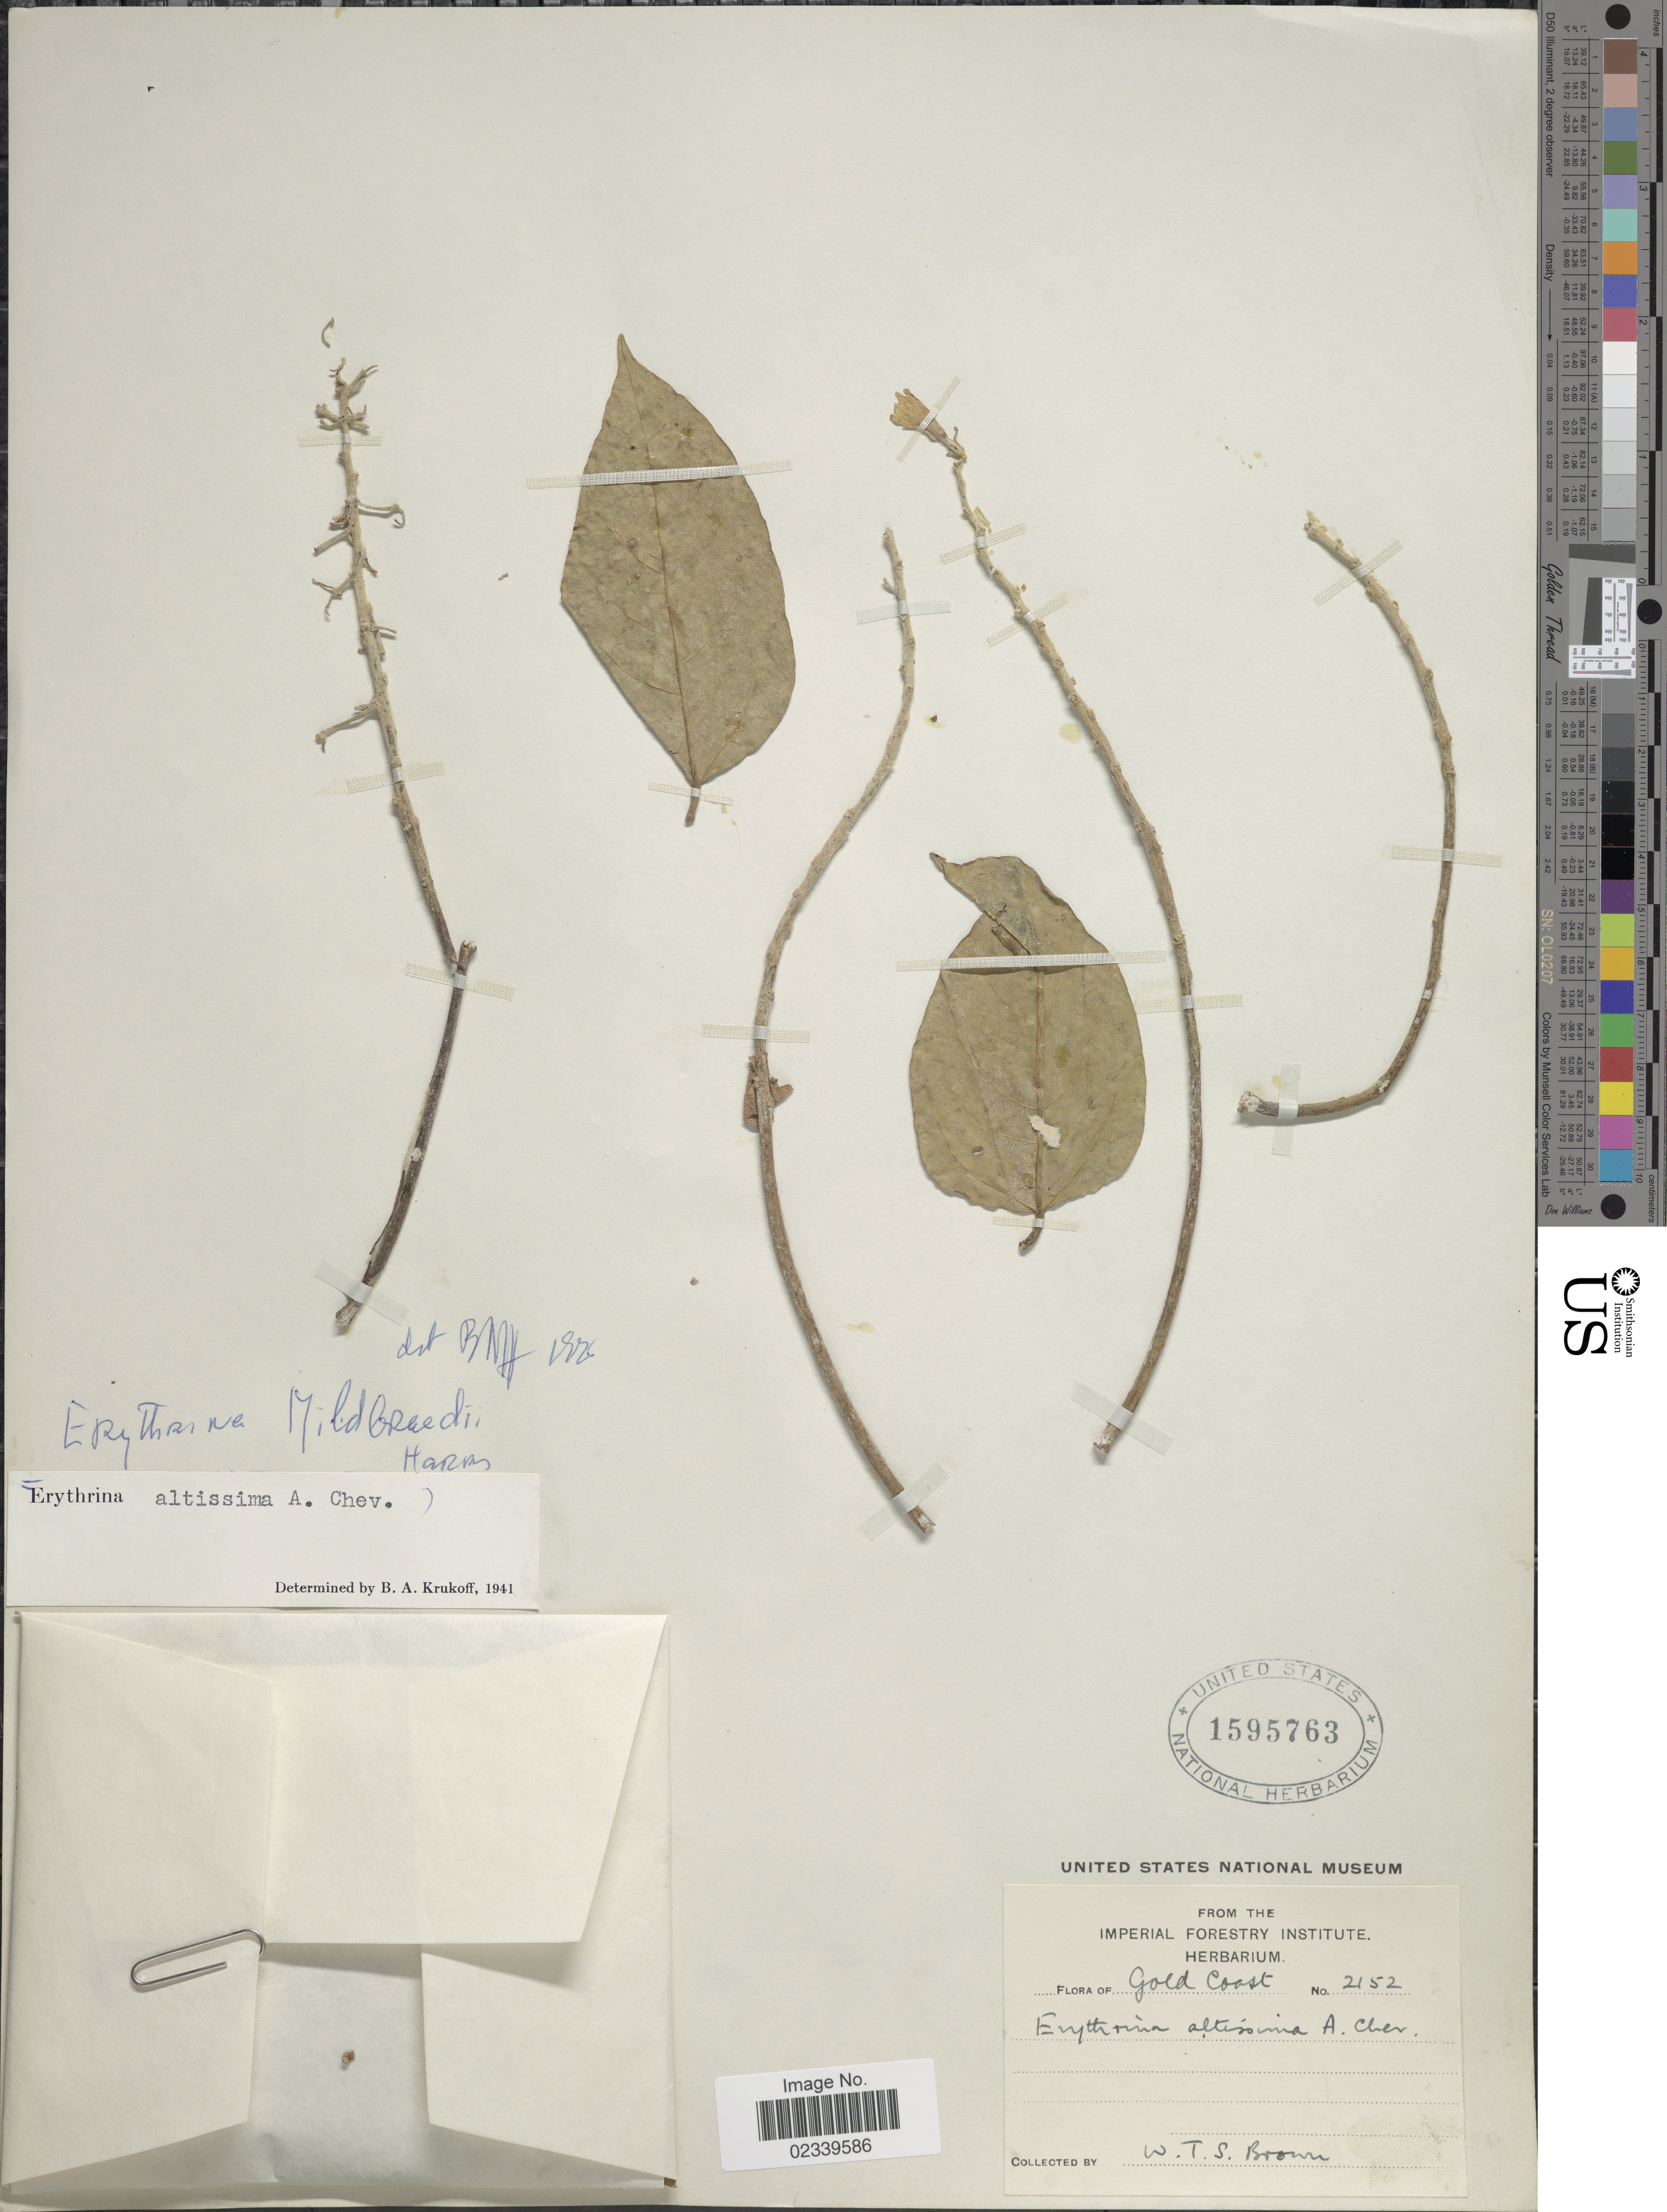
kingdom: Plantae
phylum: Tracheophyta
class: Magnoliopsida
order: Fabales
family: Fabaceae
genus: Erythrina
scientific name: Erythrina mildbraedii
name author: Harms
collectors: W. T. S. Brown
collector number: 2152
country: Ghana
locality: Gold Coast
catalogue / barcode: US 1595763